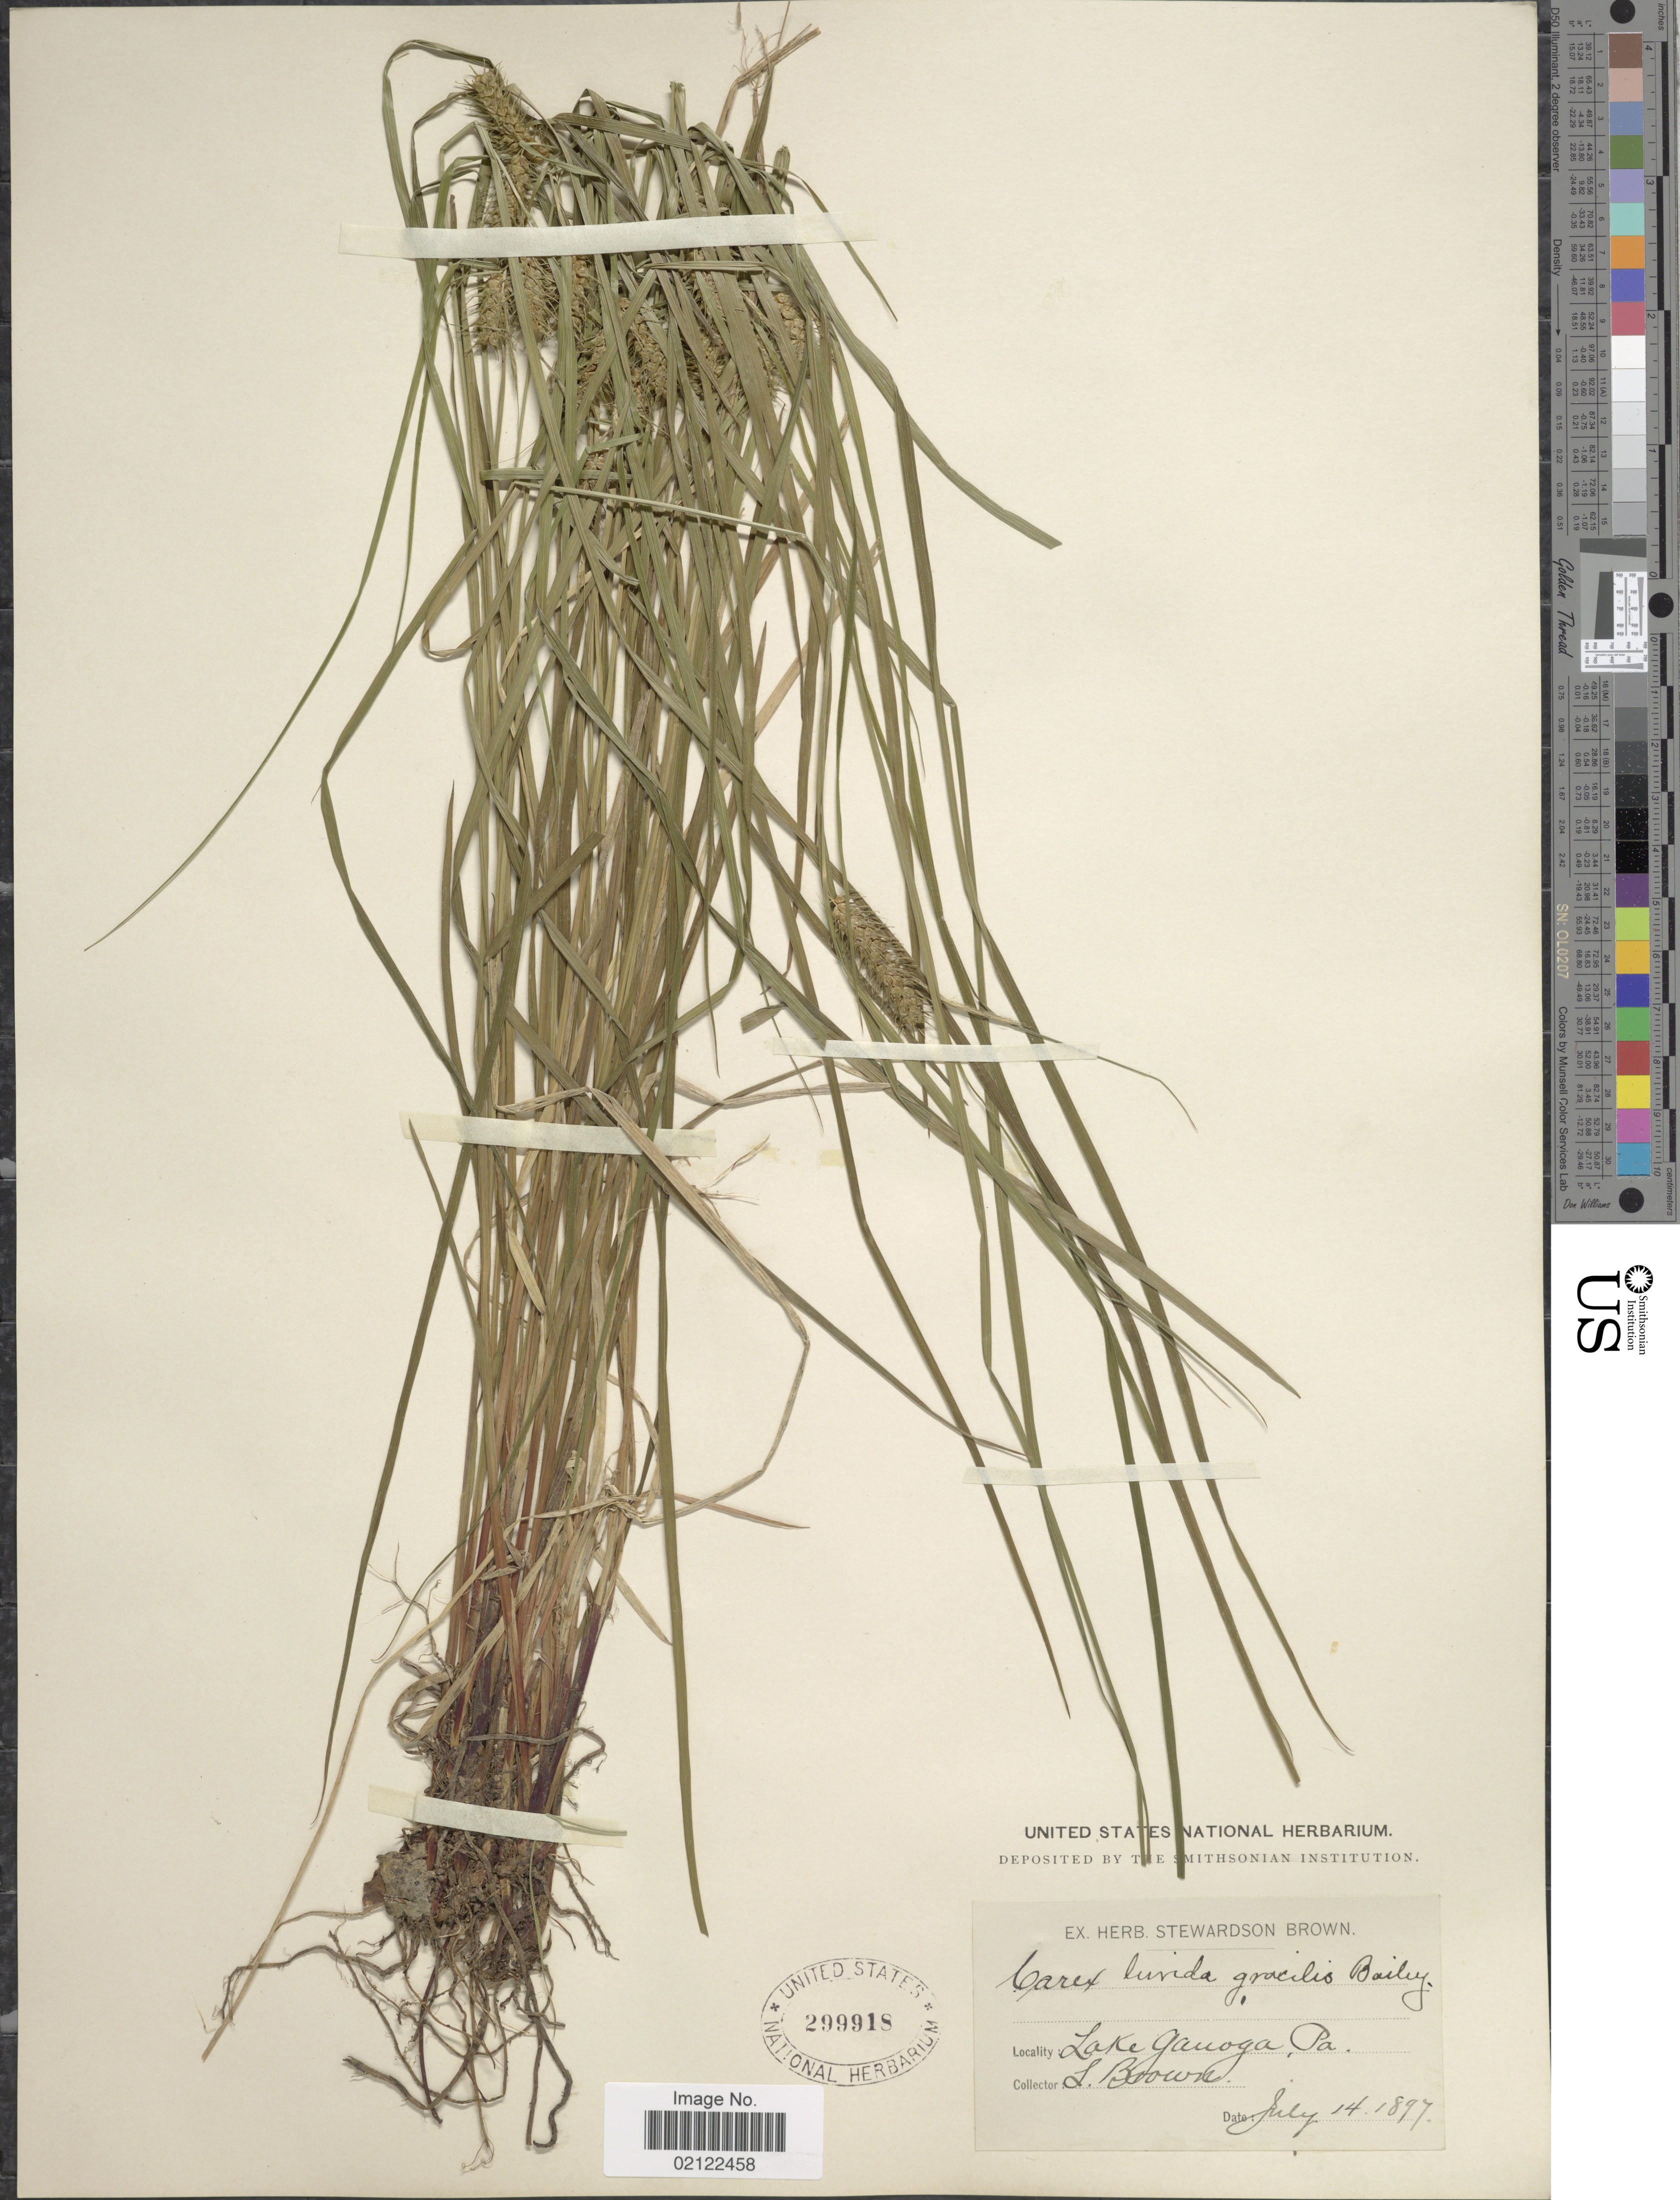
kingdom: Plantae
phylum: Tracheophyta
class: Liliopsida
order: Poales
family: Cyperaceae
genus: Carex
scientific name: Carex lurida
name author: Wahlenb.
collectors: S. Brown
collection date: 1897-07-14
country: United States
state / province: Pennsylvania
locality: Lake Gauoga, Pa.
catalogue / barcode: US 299918